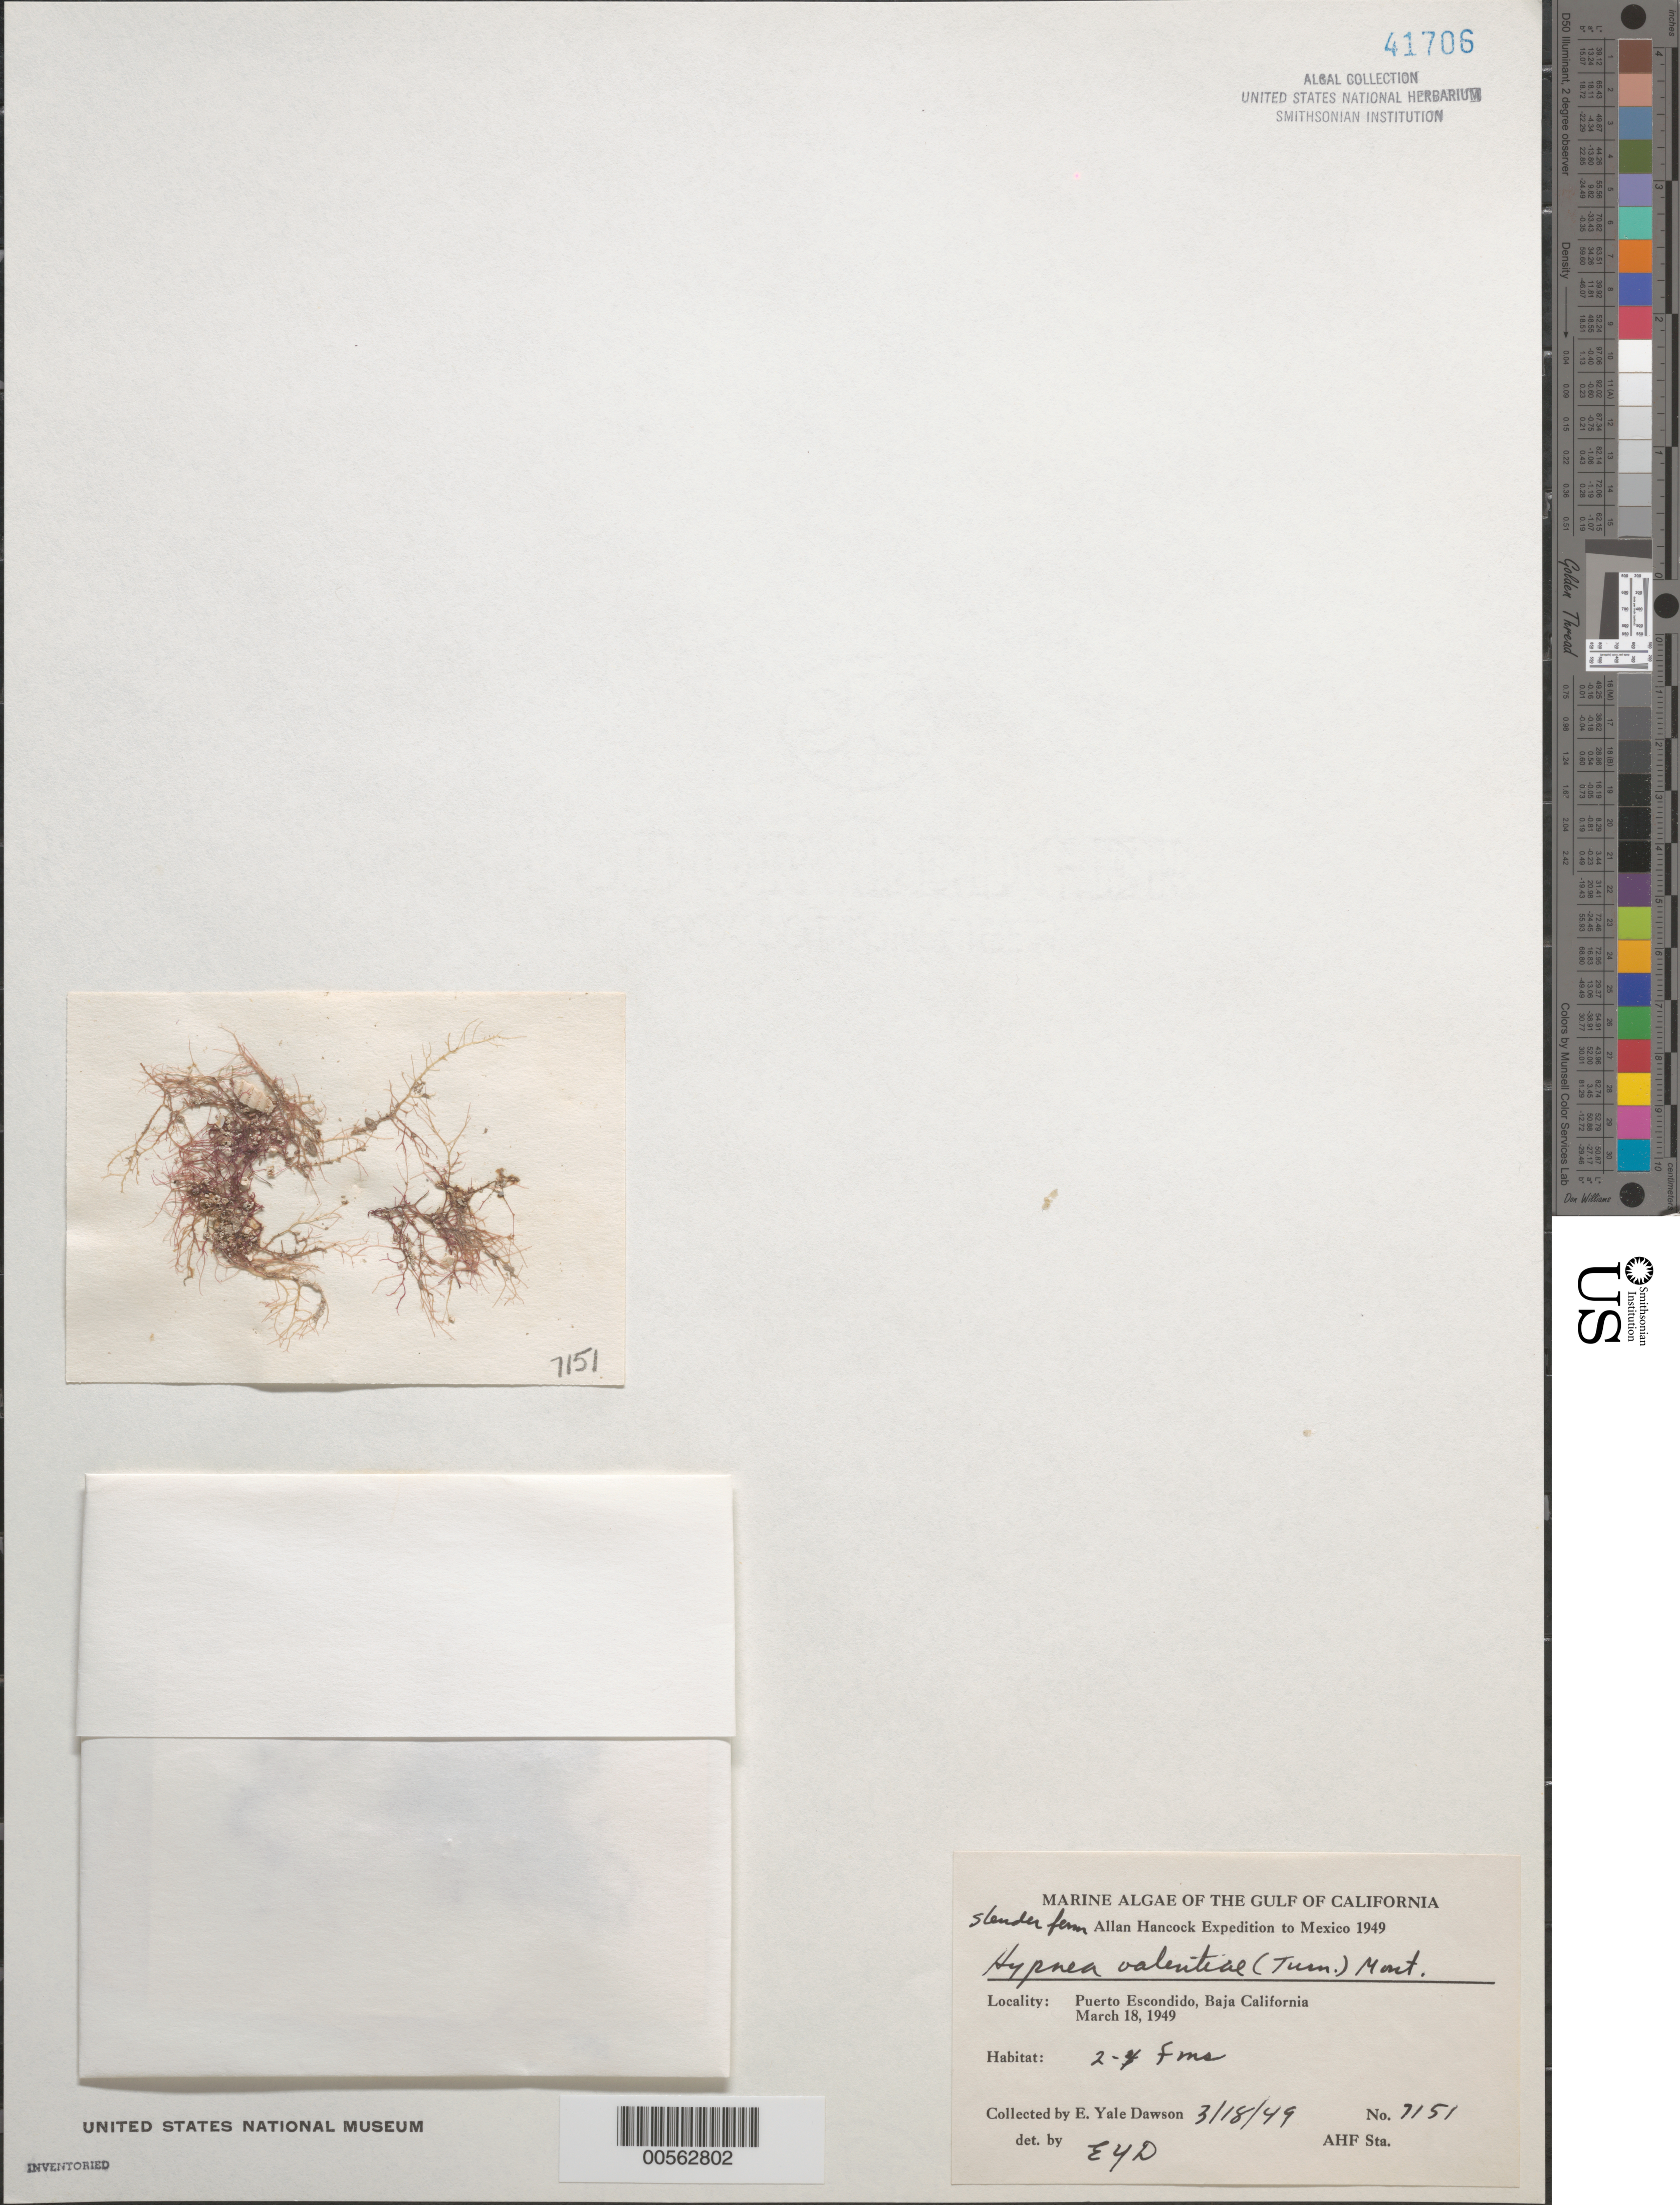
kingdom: Plantae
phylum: Rhodophyta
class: Florideophyceae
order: Gigartinales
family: Cystocloniaceae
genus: Hypnea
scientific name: Hypnea valentiae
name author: (Turner) Mont.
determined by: Dawson, E. Y.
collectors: E. Y. Dawson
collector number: EYD 7151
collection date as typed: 18 Mar 1949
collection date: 1949-03-18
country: Mexico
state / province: Baja California Sur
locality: Puerto Escondido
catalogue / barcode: US 41706